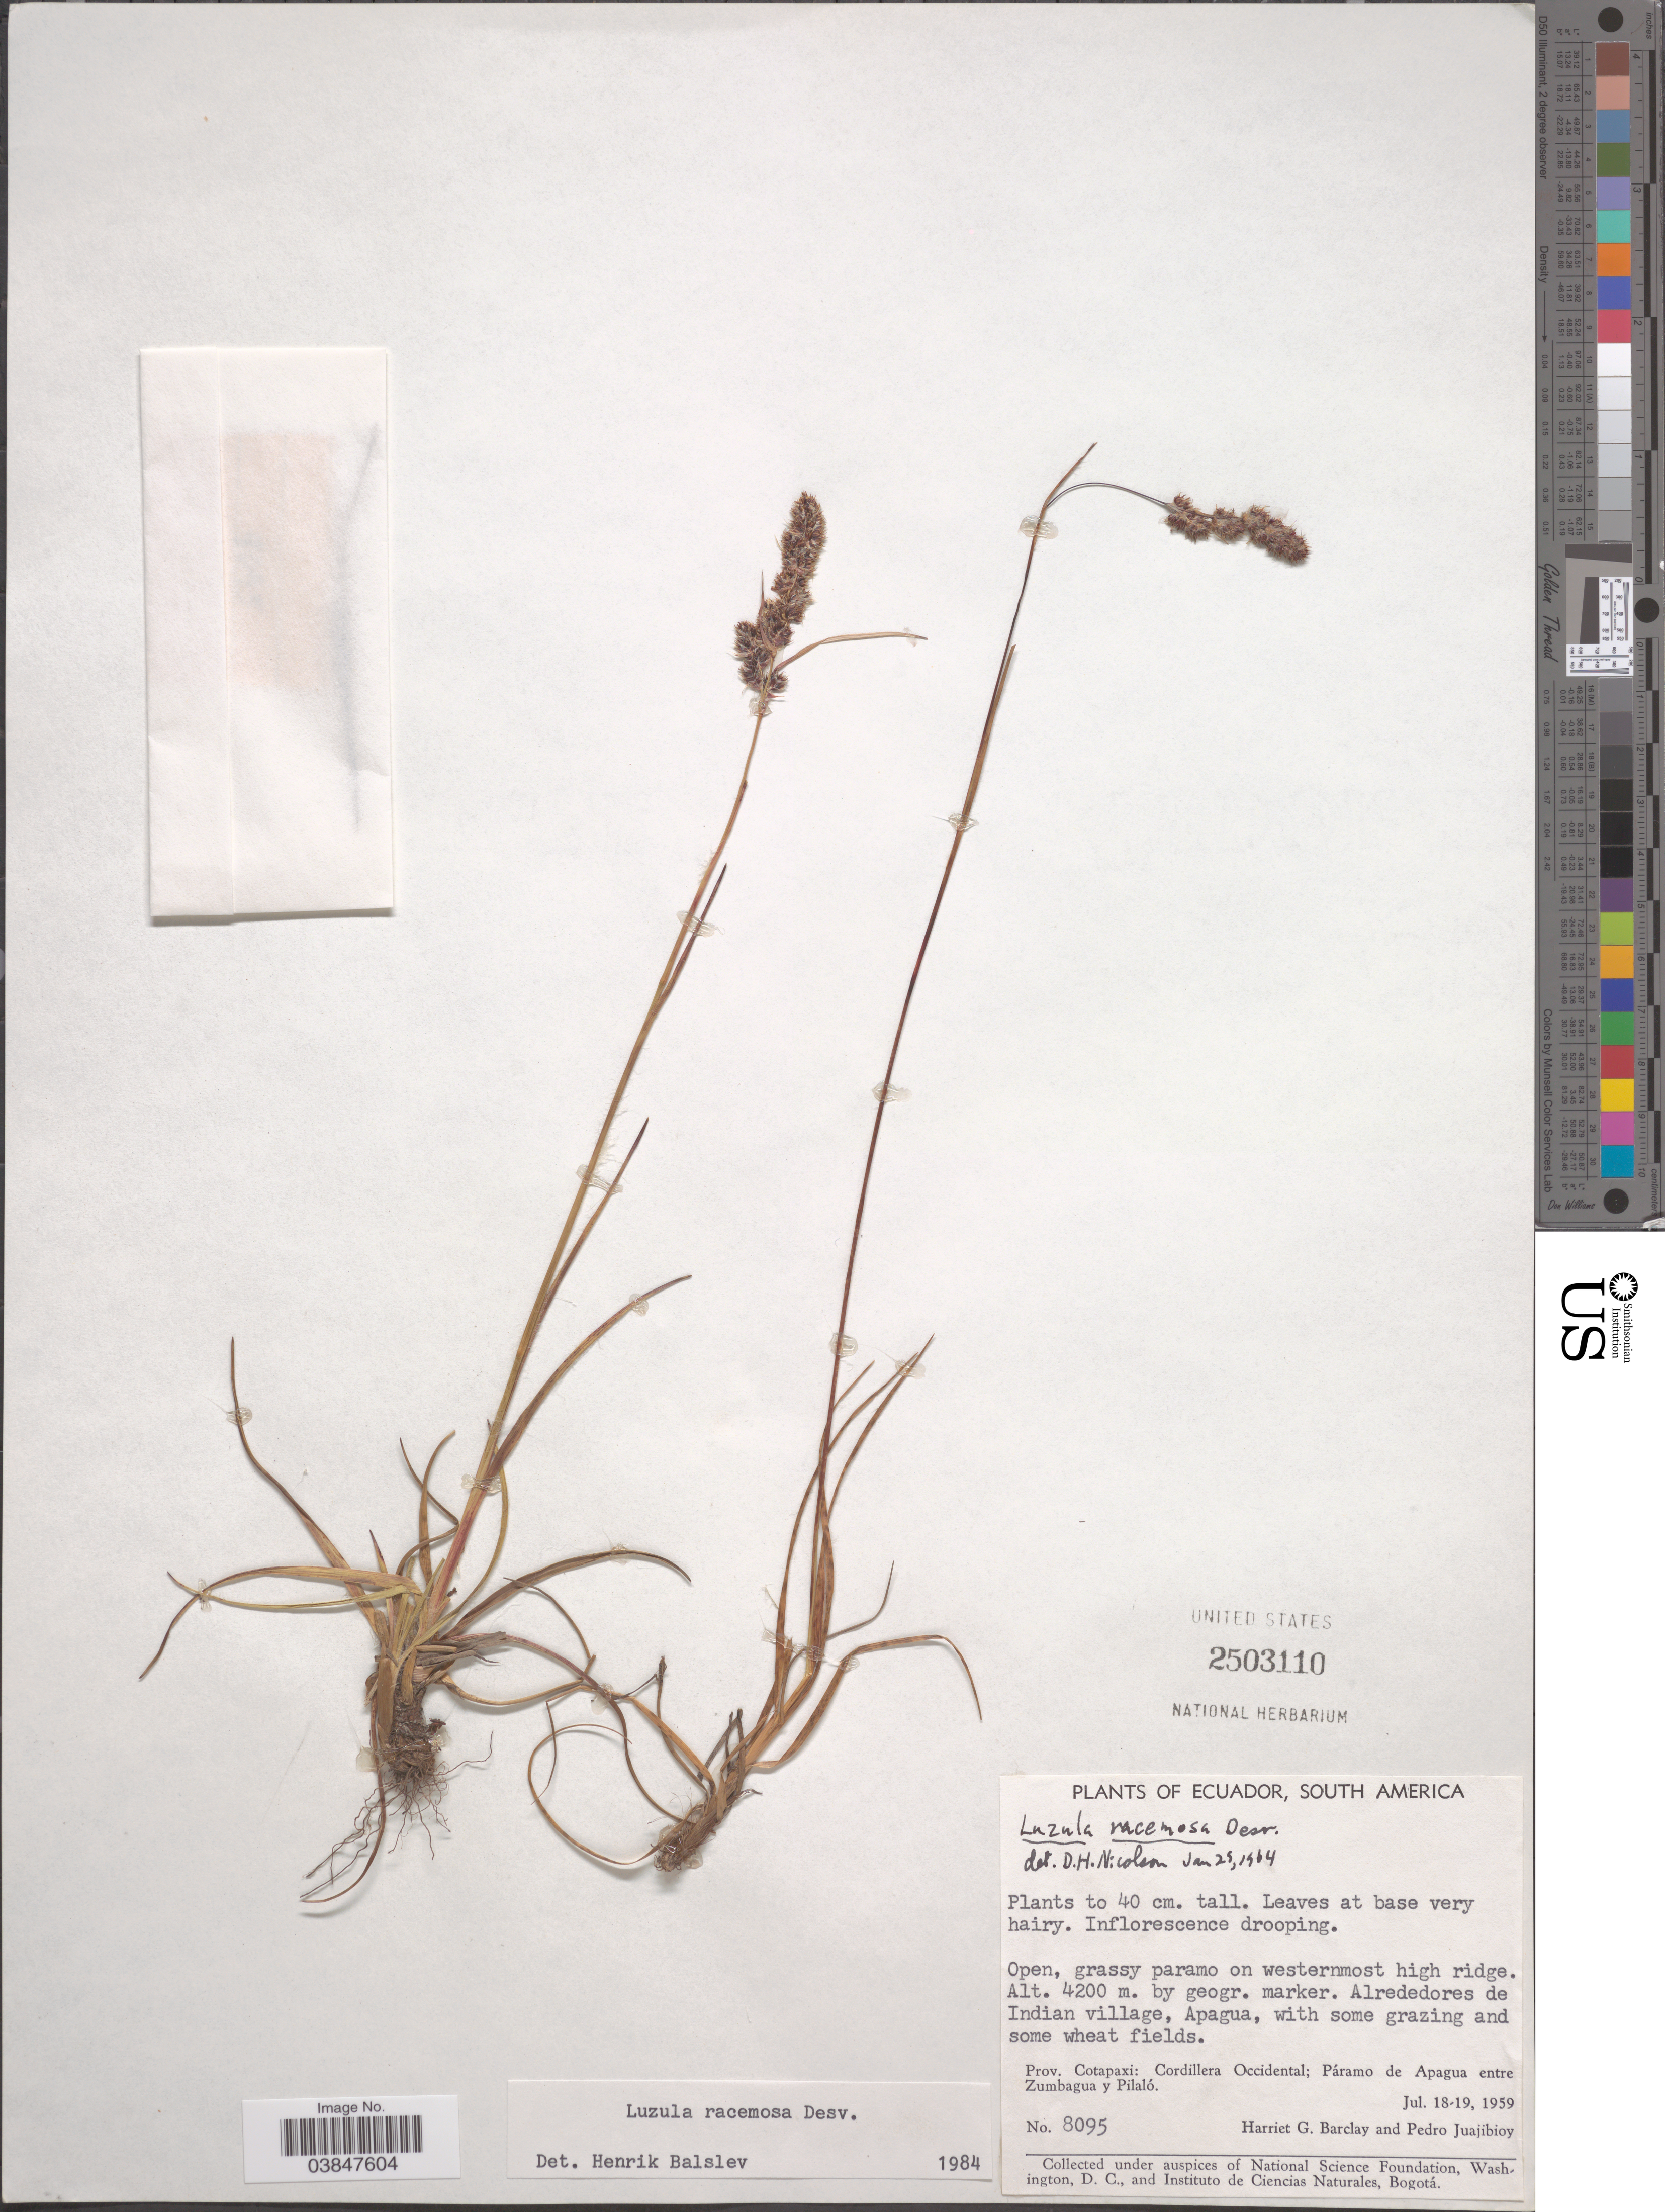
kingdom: Plantae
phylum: Tracheophyta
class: Liliopsida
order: Poales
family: Juncaceae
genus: Luzula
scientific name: Luzula racemosa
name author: Desv.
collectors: H. G. Barclay & P. Juajibioy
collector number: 8095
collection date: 1959-07-18/1959-07-19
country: Ecuador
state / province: Cotopaxi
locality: On westernmost high ridge. By geogr. marker. Alrededores de Indian village, Apagua. Prov. Cotapaxi: Cordillera Occidental; Páramo de Apagua entre Zumbagua y Pilaló.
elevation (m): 4200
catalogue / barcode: US 2503110